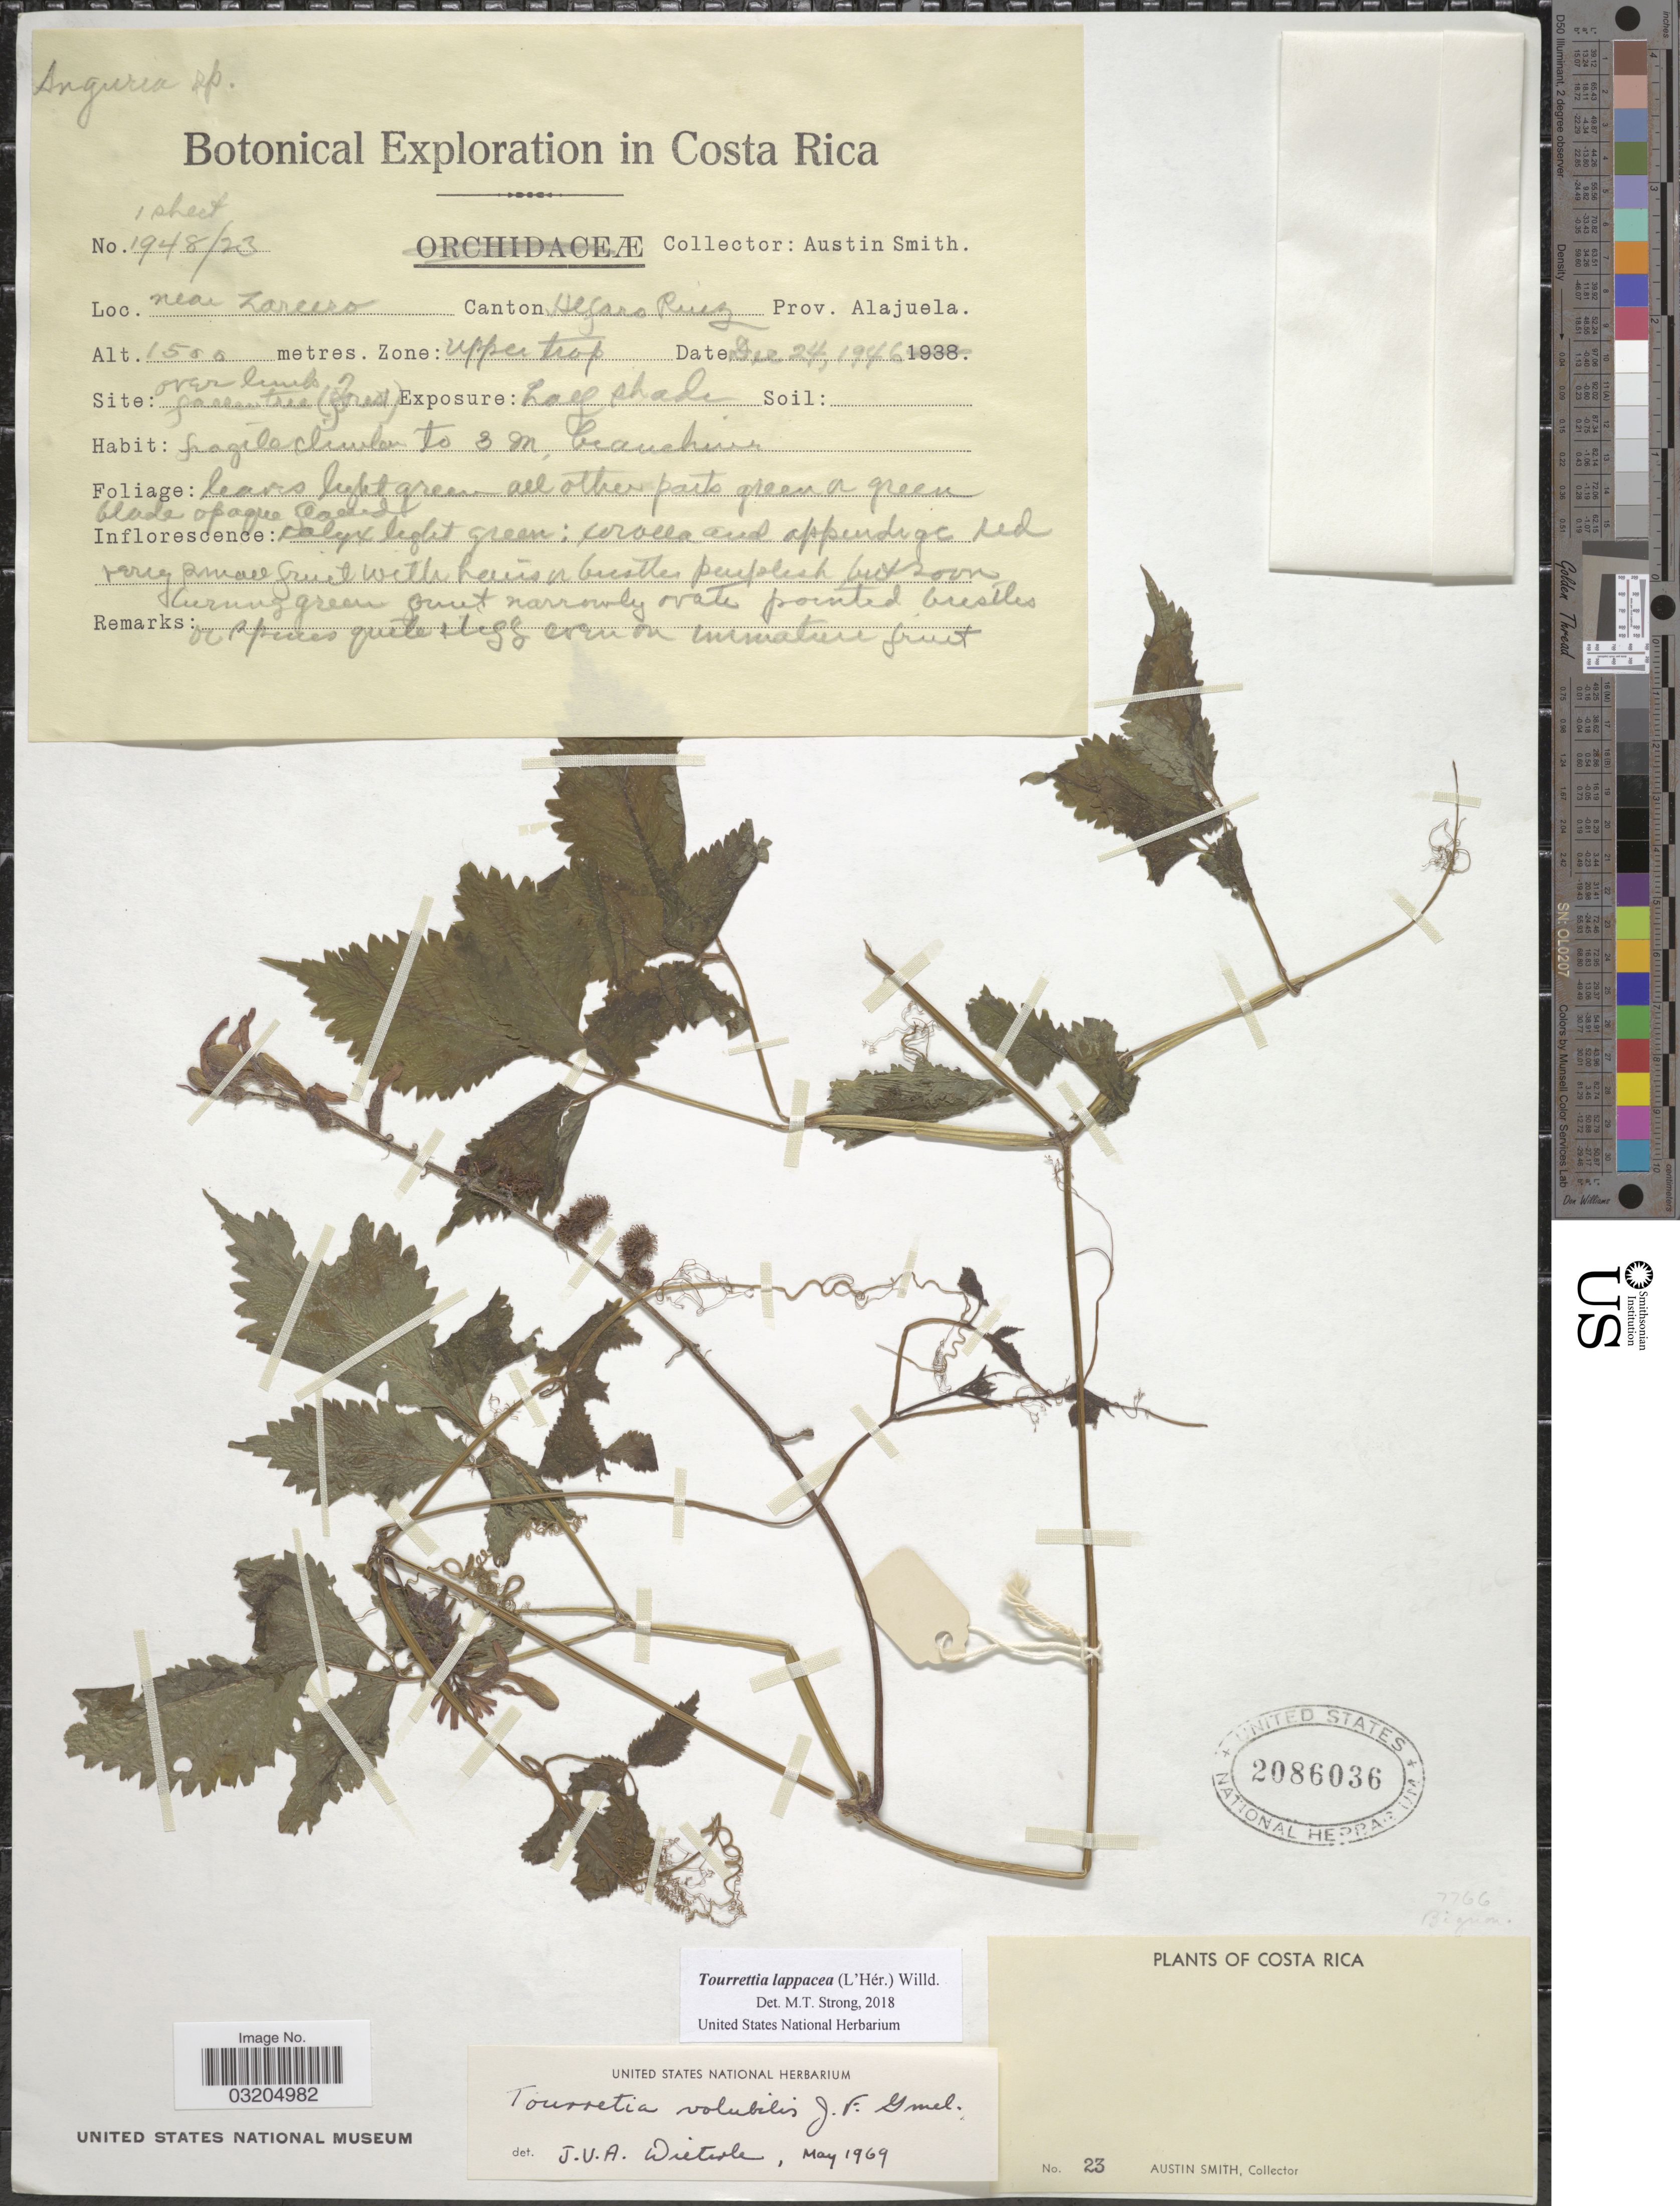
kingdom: Plantae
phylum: Tracheophyta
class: Magnoliopsida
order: Lamiales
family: Bignoniaceae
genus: Tourrettia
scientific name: Tourrettia lappacea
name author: (L'Hér.) Willd.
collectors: Aust P. Smith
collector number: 1948/23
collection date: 1946-12-24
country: Costa Rica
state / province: Alajuela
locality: Near Zacero, Canton Alfaro Ruiz.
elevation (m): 1500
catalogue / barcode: US 2086036